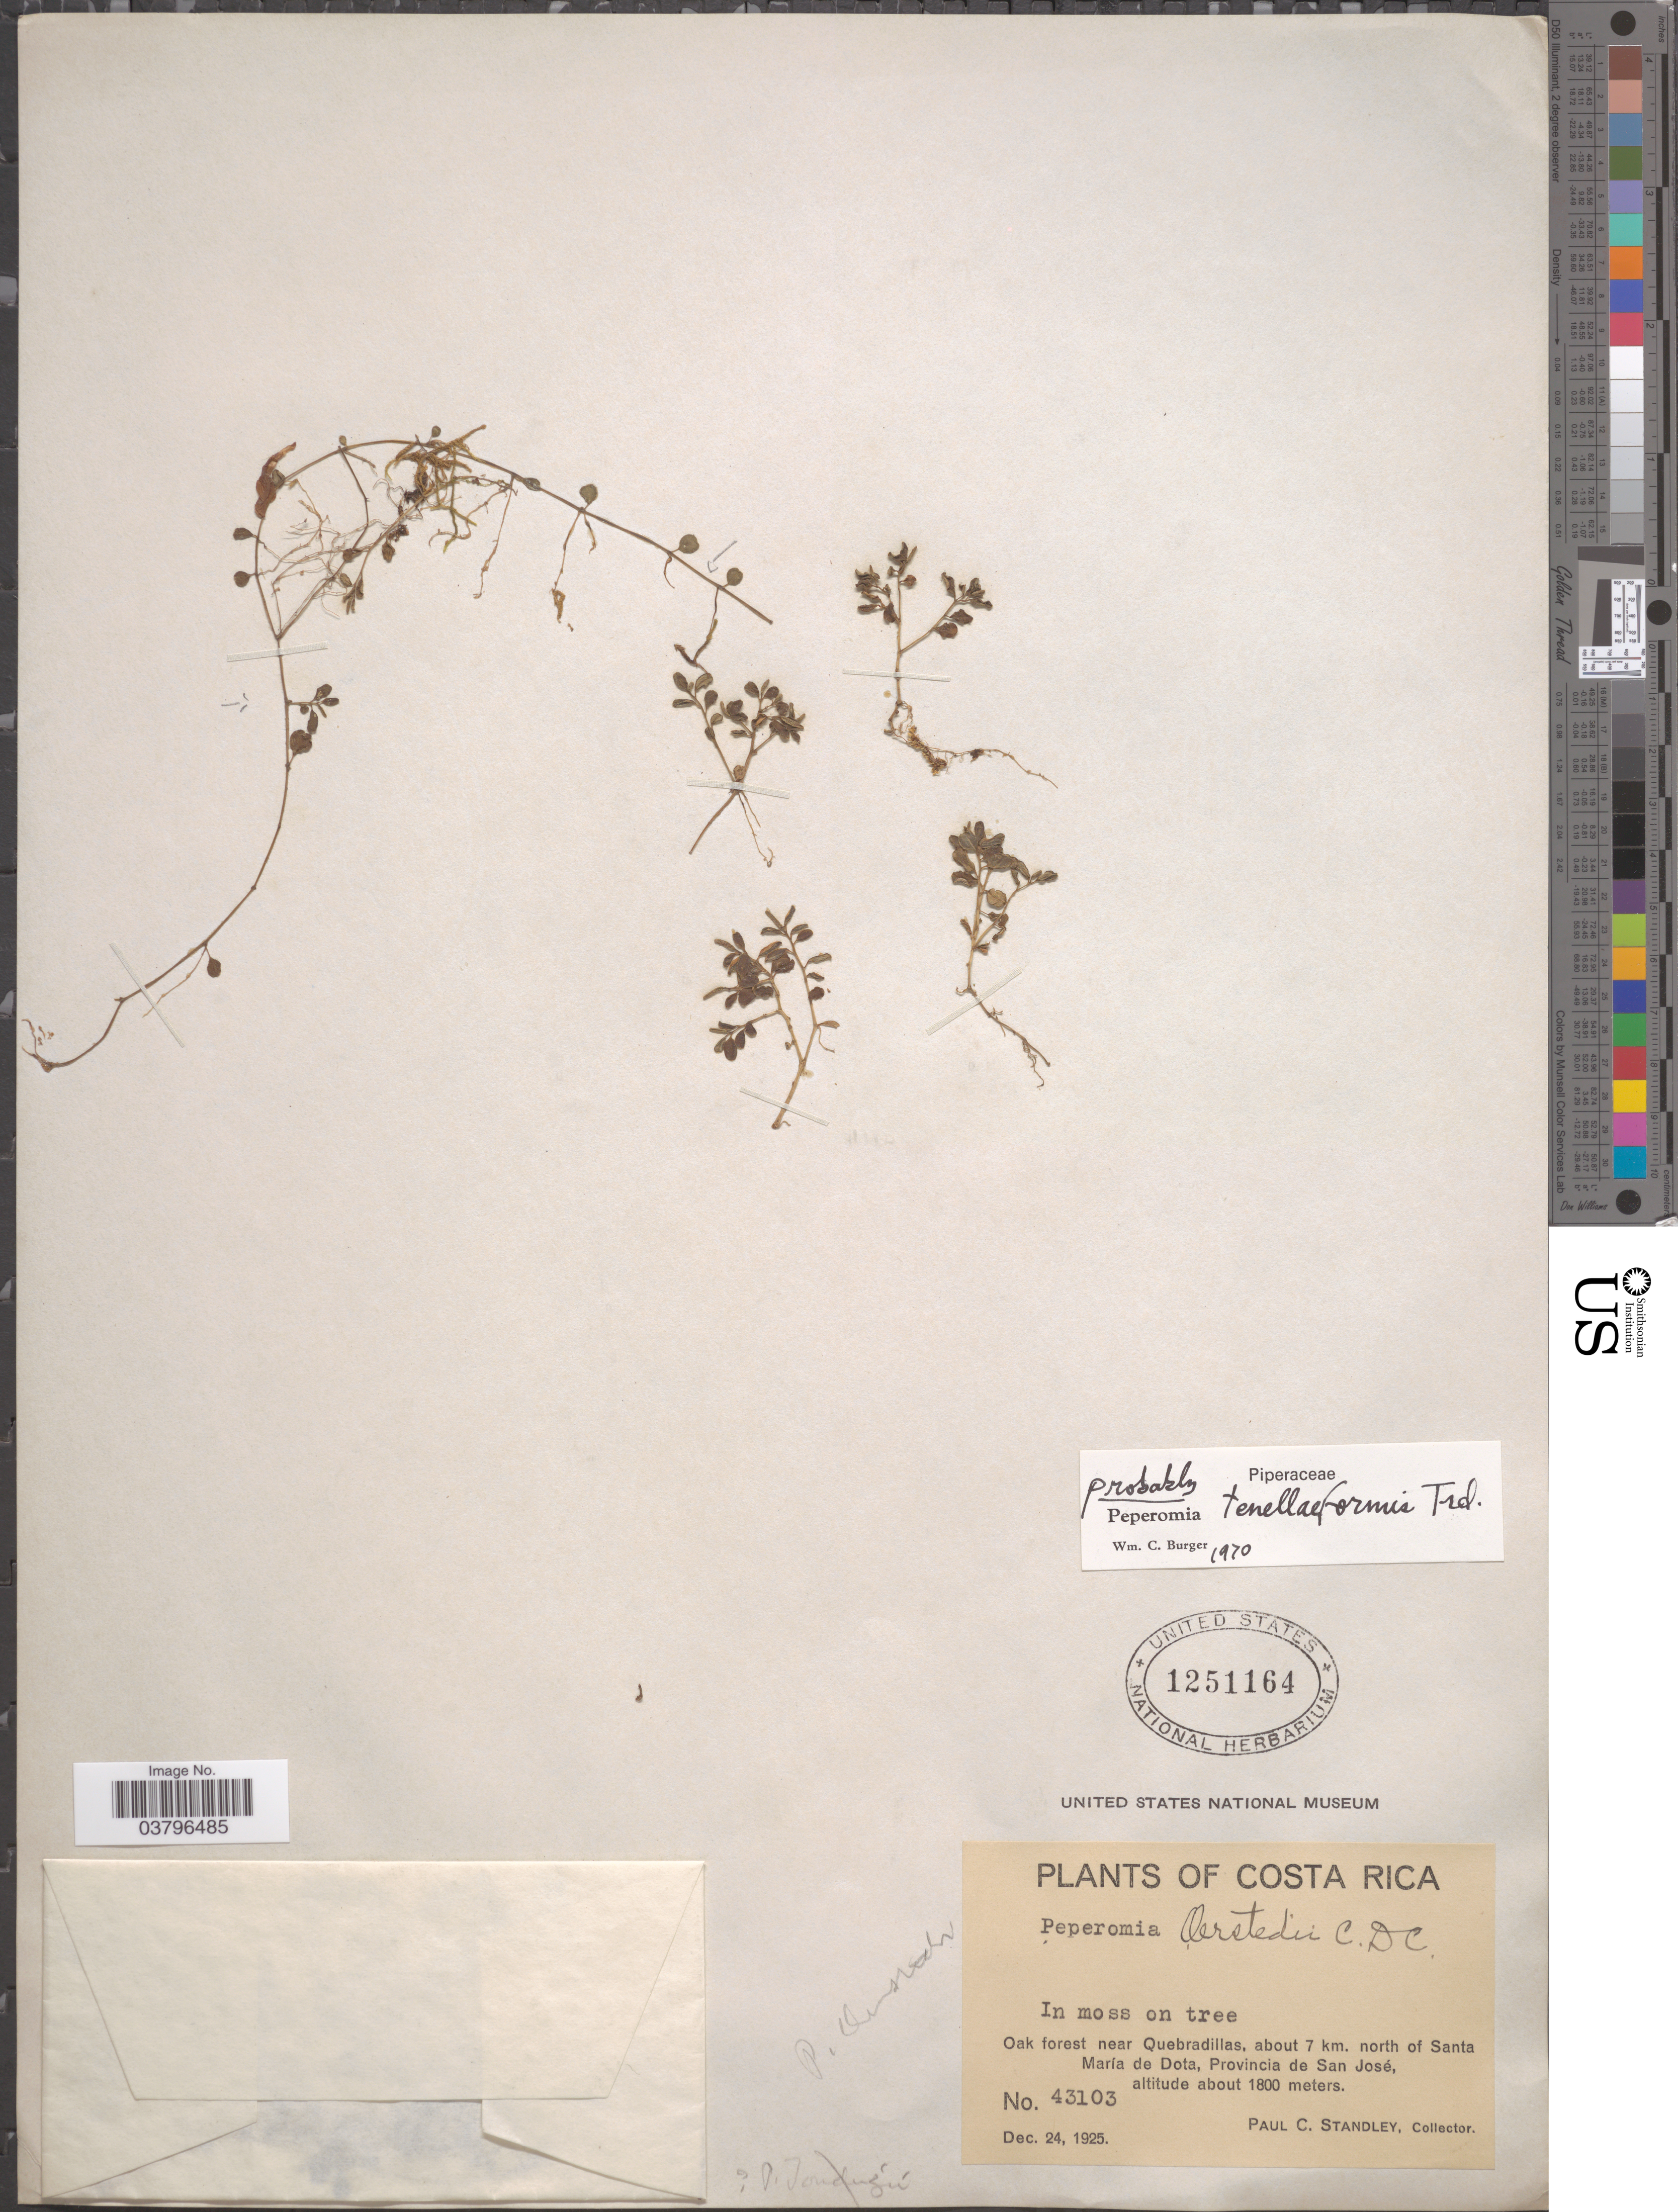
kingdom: Plantae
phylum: Tracheophyta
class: Magnoliopsida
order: Piperales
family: Piperaceae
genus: Peperomia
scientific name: Peperomia tenellaeformis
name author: Trel.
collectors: P. C. Standley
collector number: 43103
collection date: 1925-12-24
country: Costa Rica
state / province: San José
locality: Oak forest near Quebradillas, about 7 km. north of Santa María de Dota.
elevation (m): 1800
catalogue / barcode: US 1251164